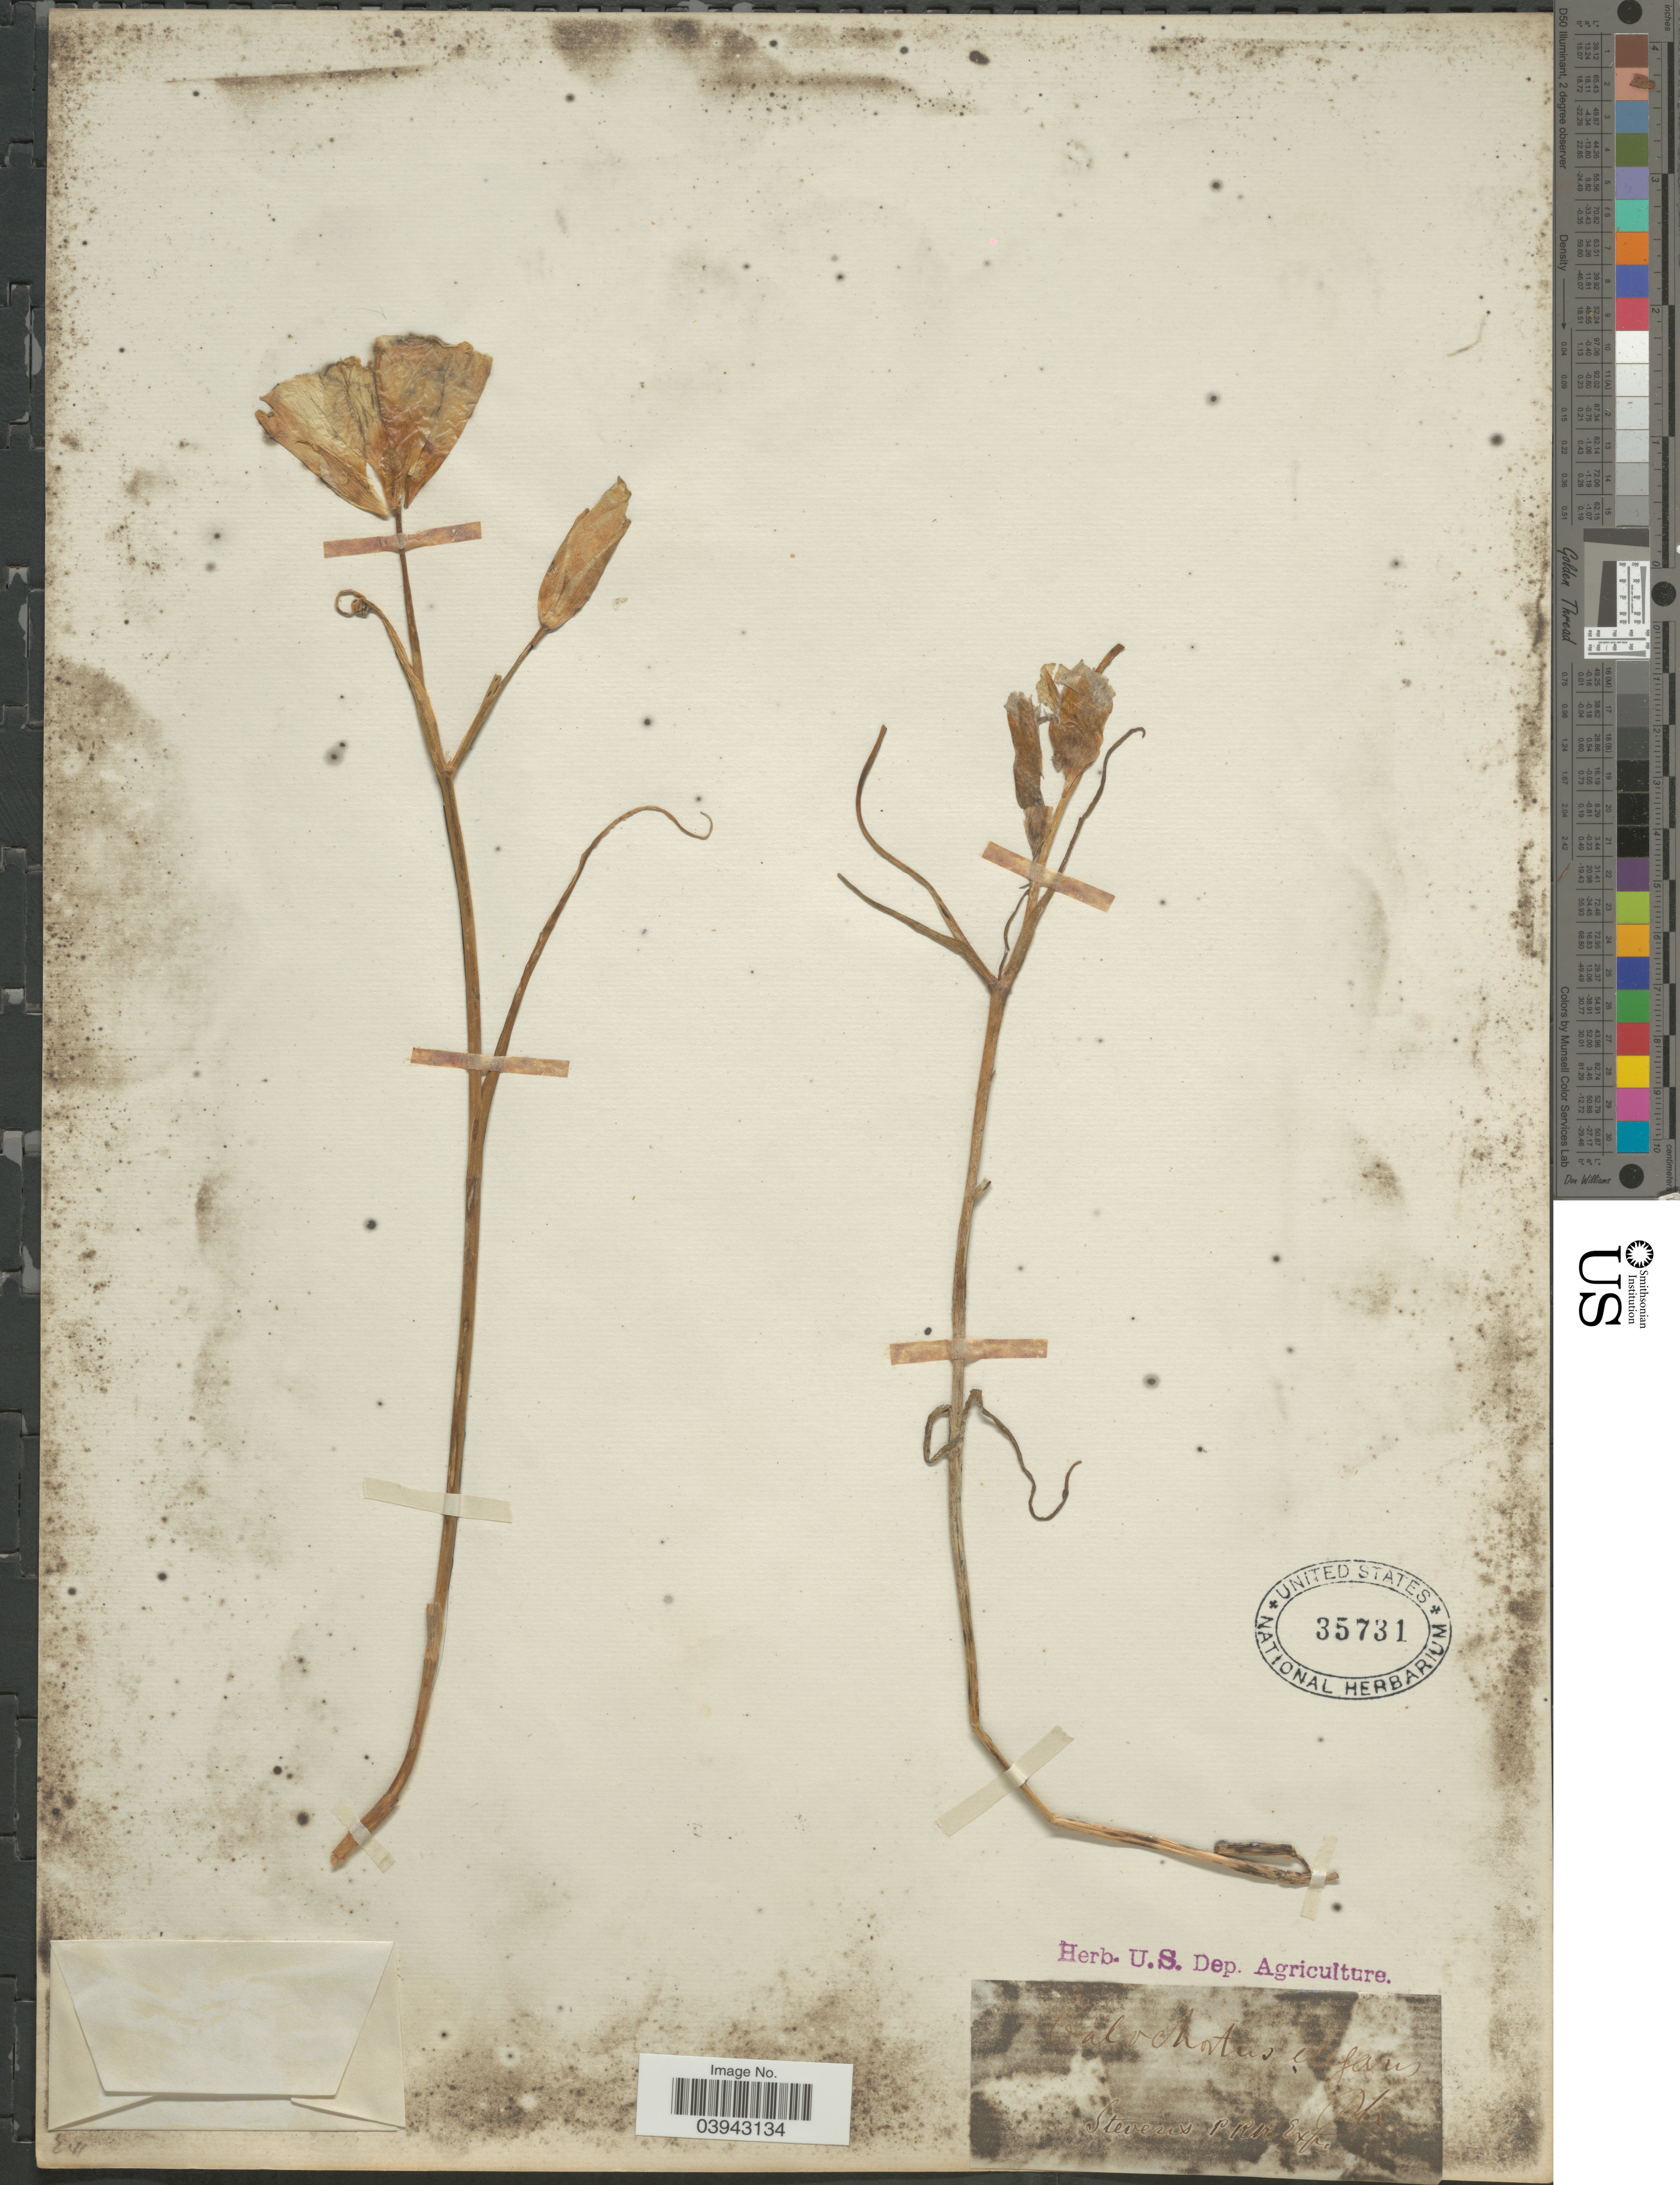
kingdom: Plantae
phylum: Tracheophyta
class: Liliopsida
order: Liliales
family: Liliaceae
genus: Calochortus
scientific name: Calochortus sp.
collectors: Stevens Pacific Railroad Survey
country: United States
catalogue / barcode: US 35731